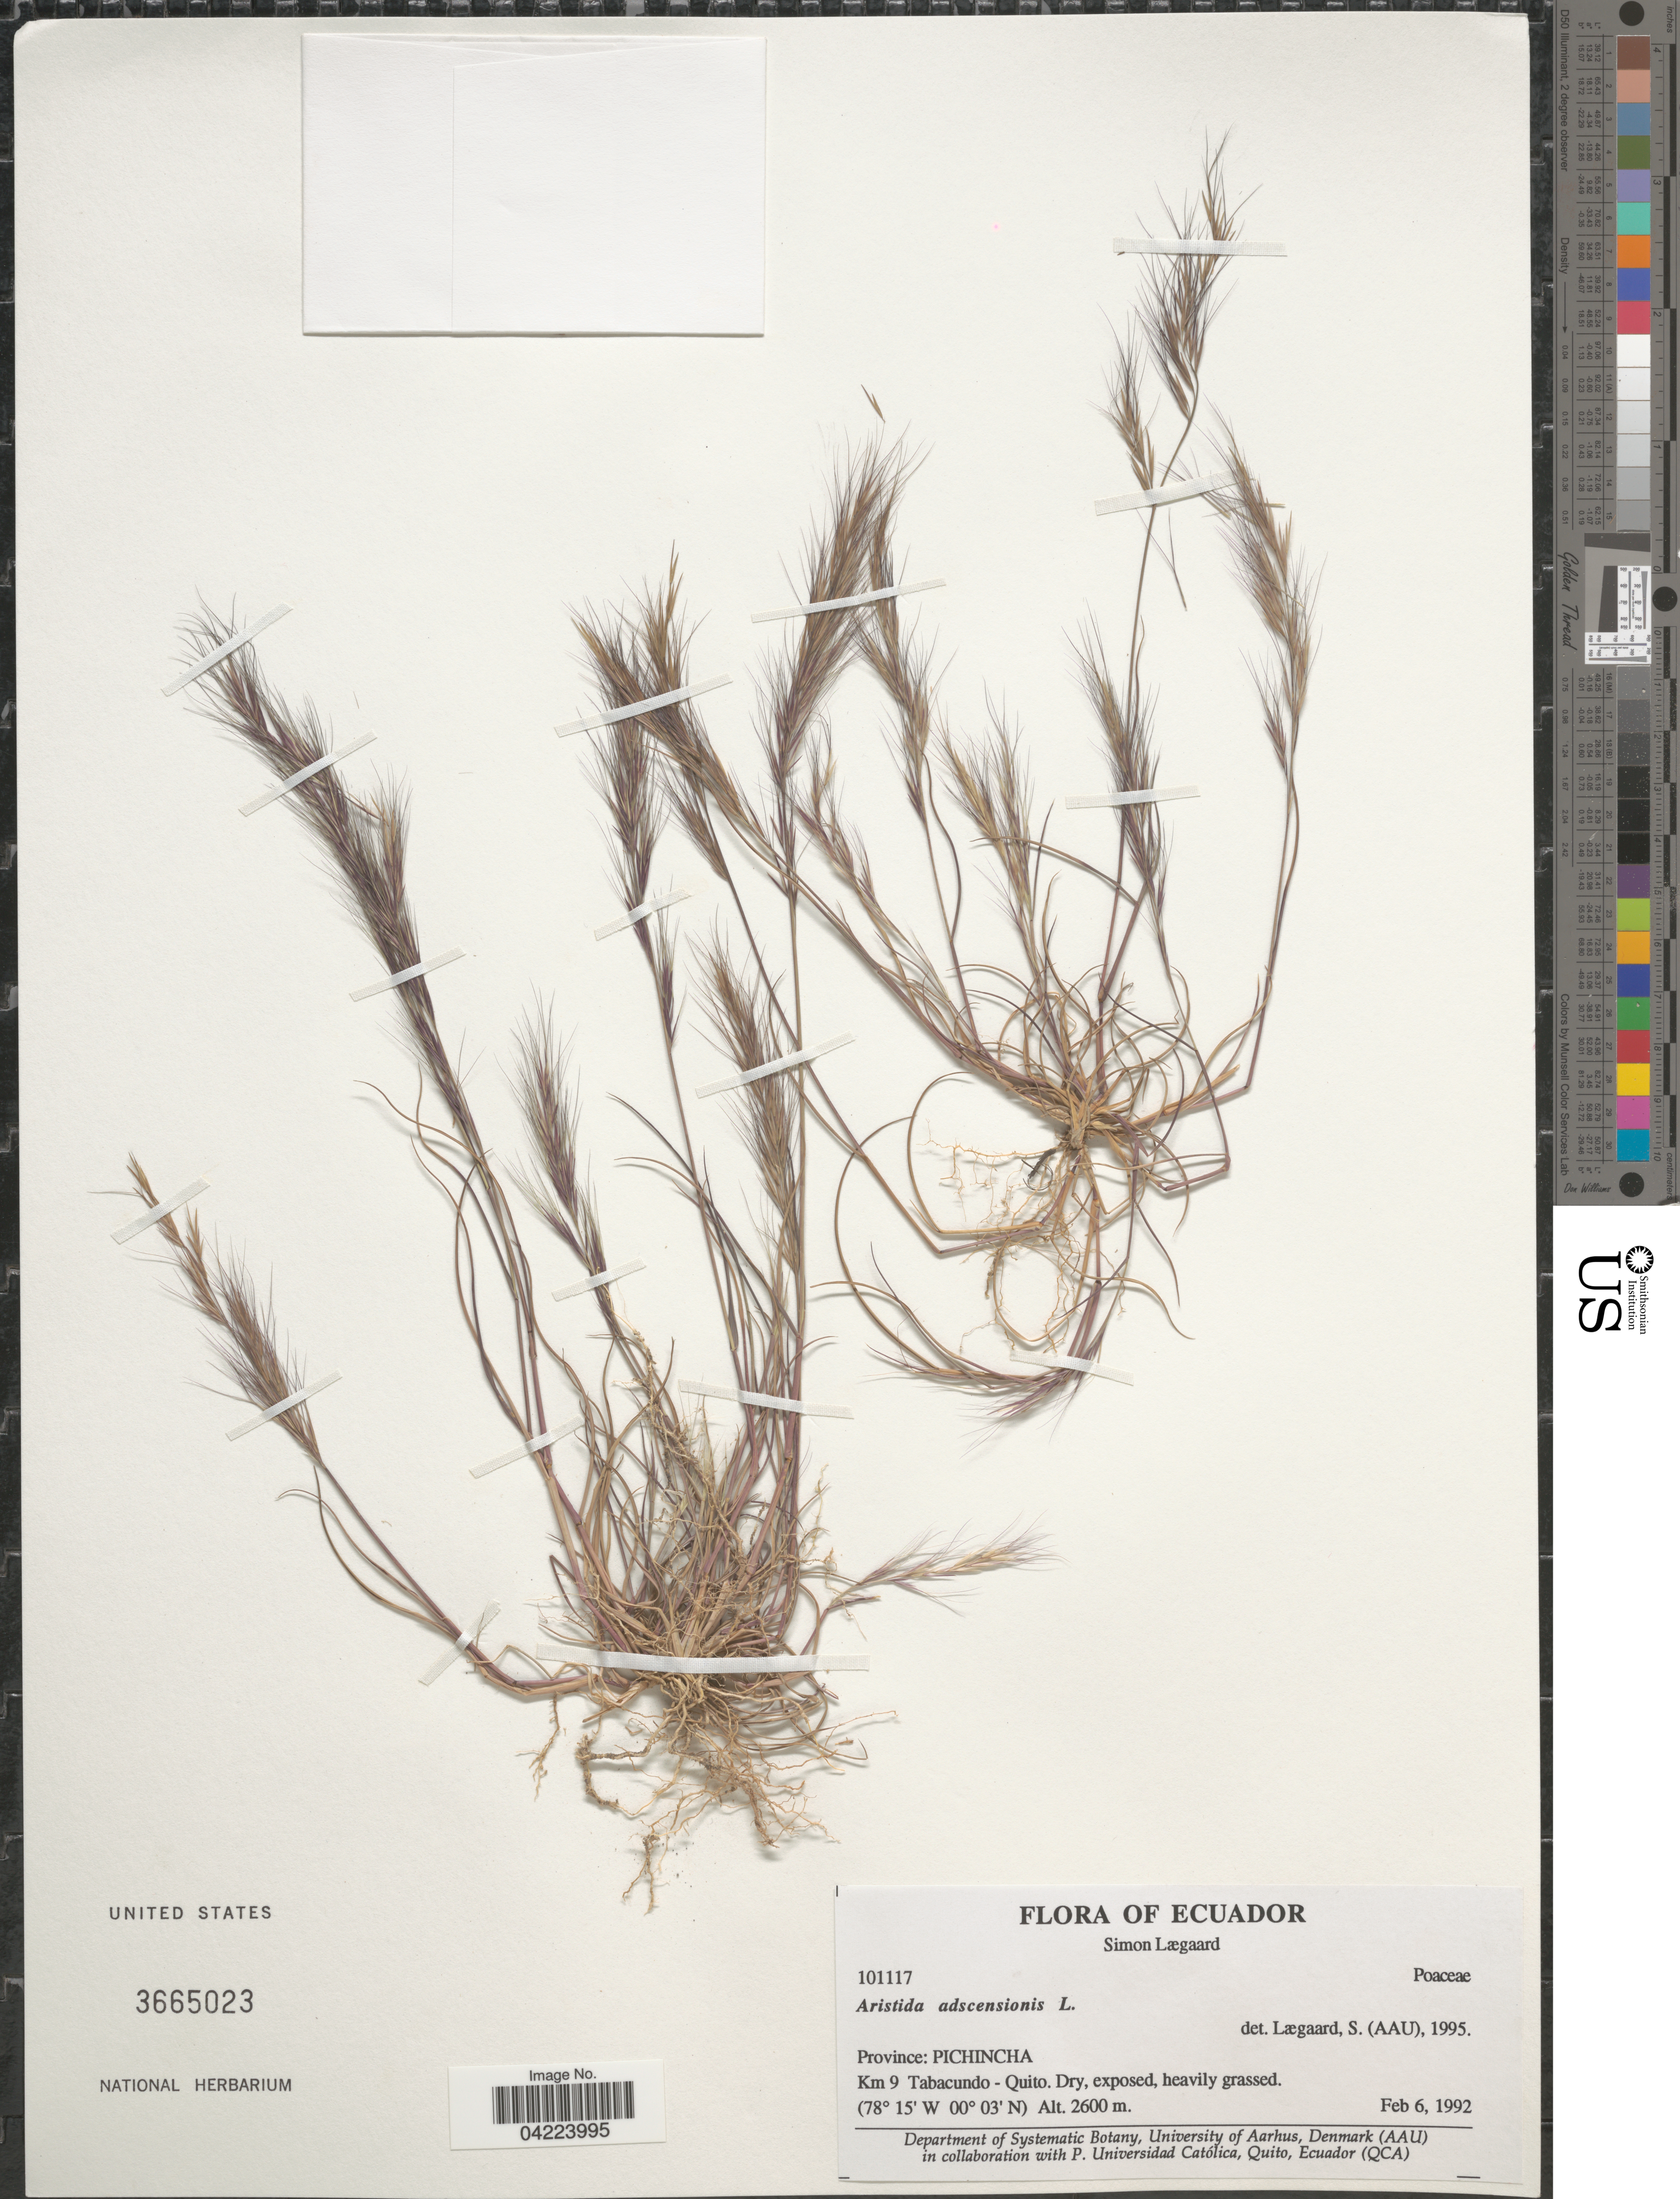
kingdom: Plantae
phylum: Tracheophyta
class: Liliopsida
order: Poales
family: Poaceae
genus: Aristida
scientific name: Aristida adscensionis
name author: L.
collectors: S. Lægaard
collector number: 101117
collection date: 1992-02-06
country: Ecuador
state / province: Pichincha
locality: Km 9 Tabacundo - Quito. Dry, exposed, heavily grassed.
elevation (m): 2600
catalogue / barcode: US 3665023